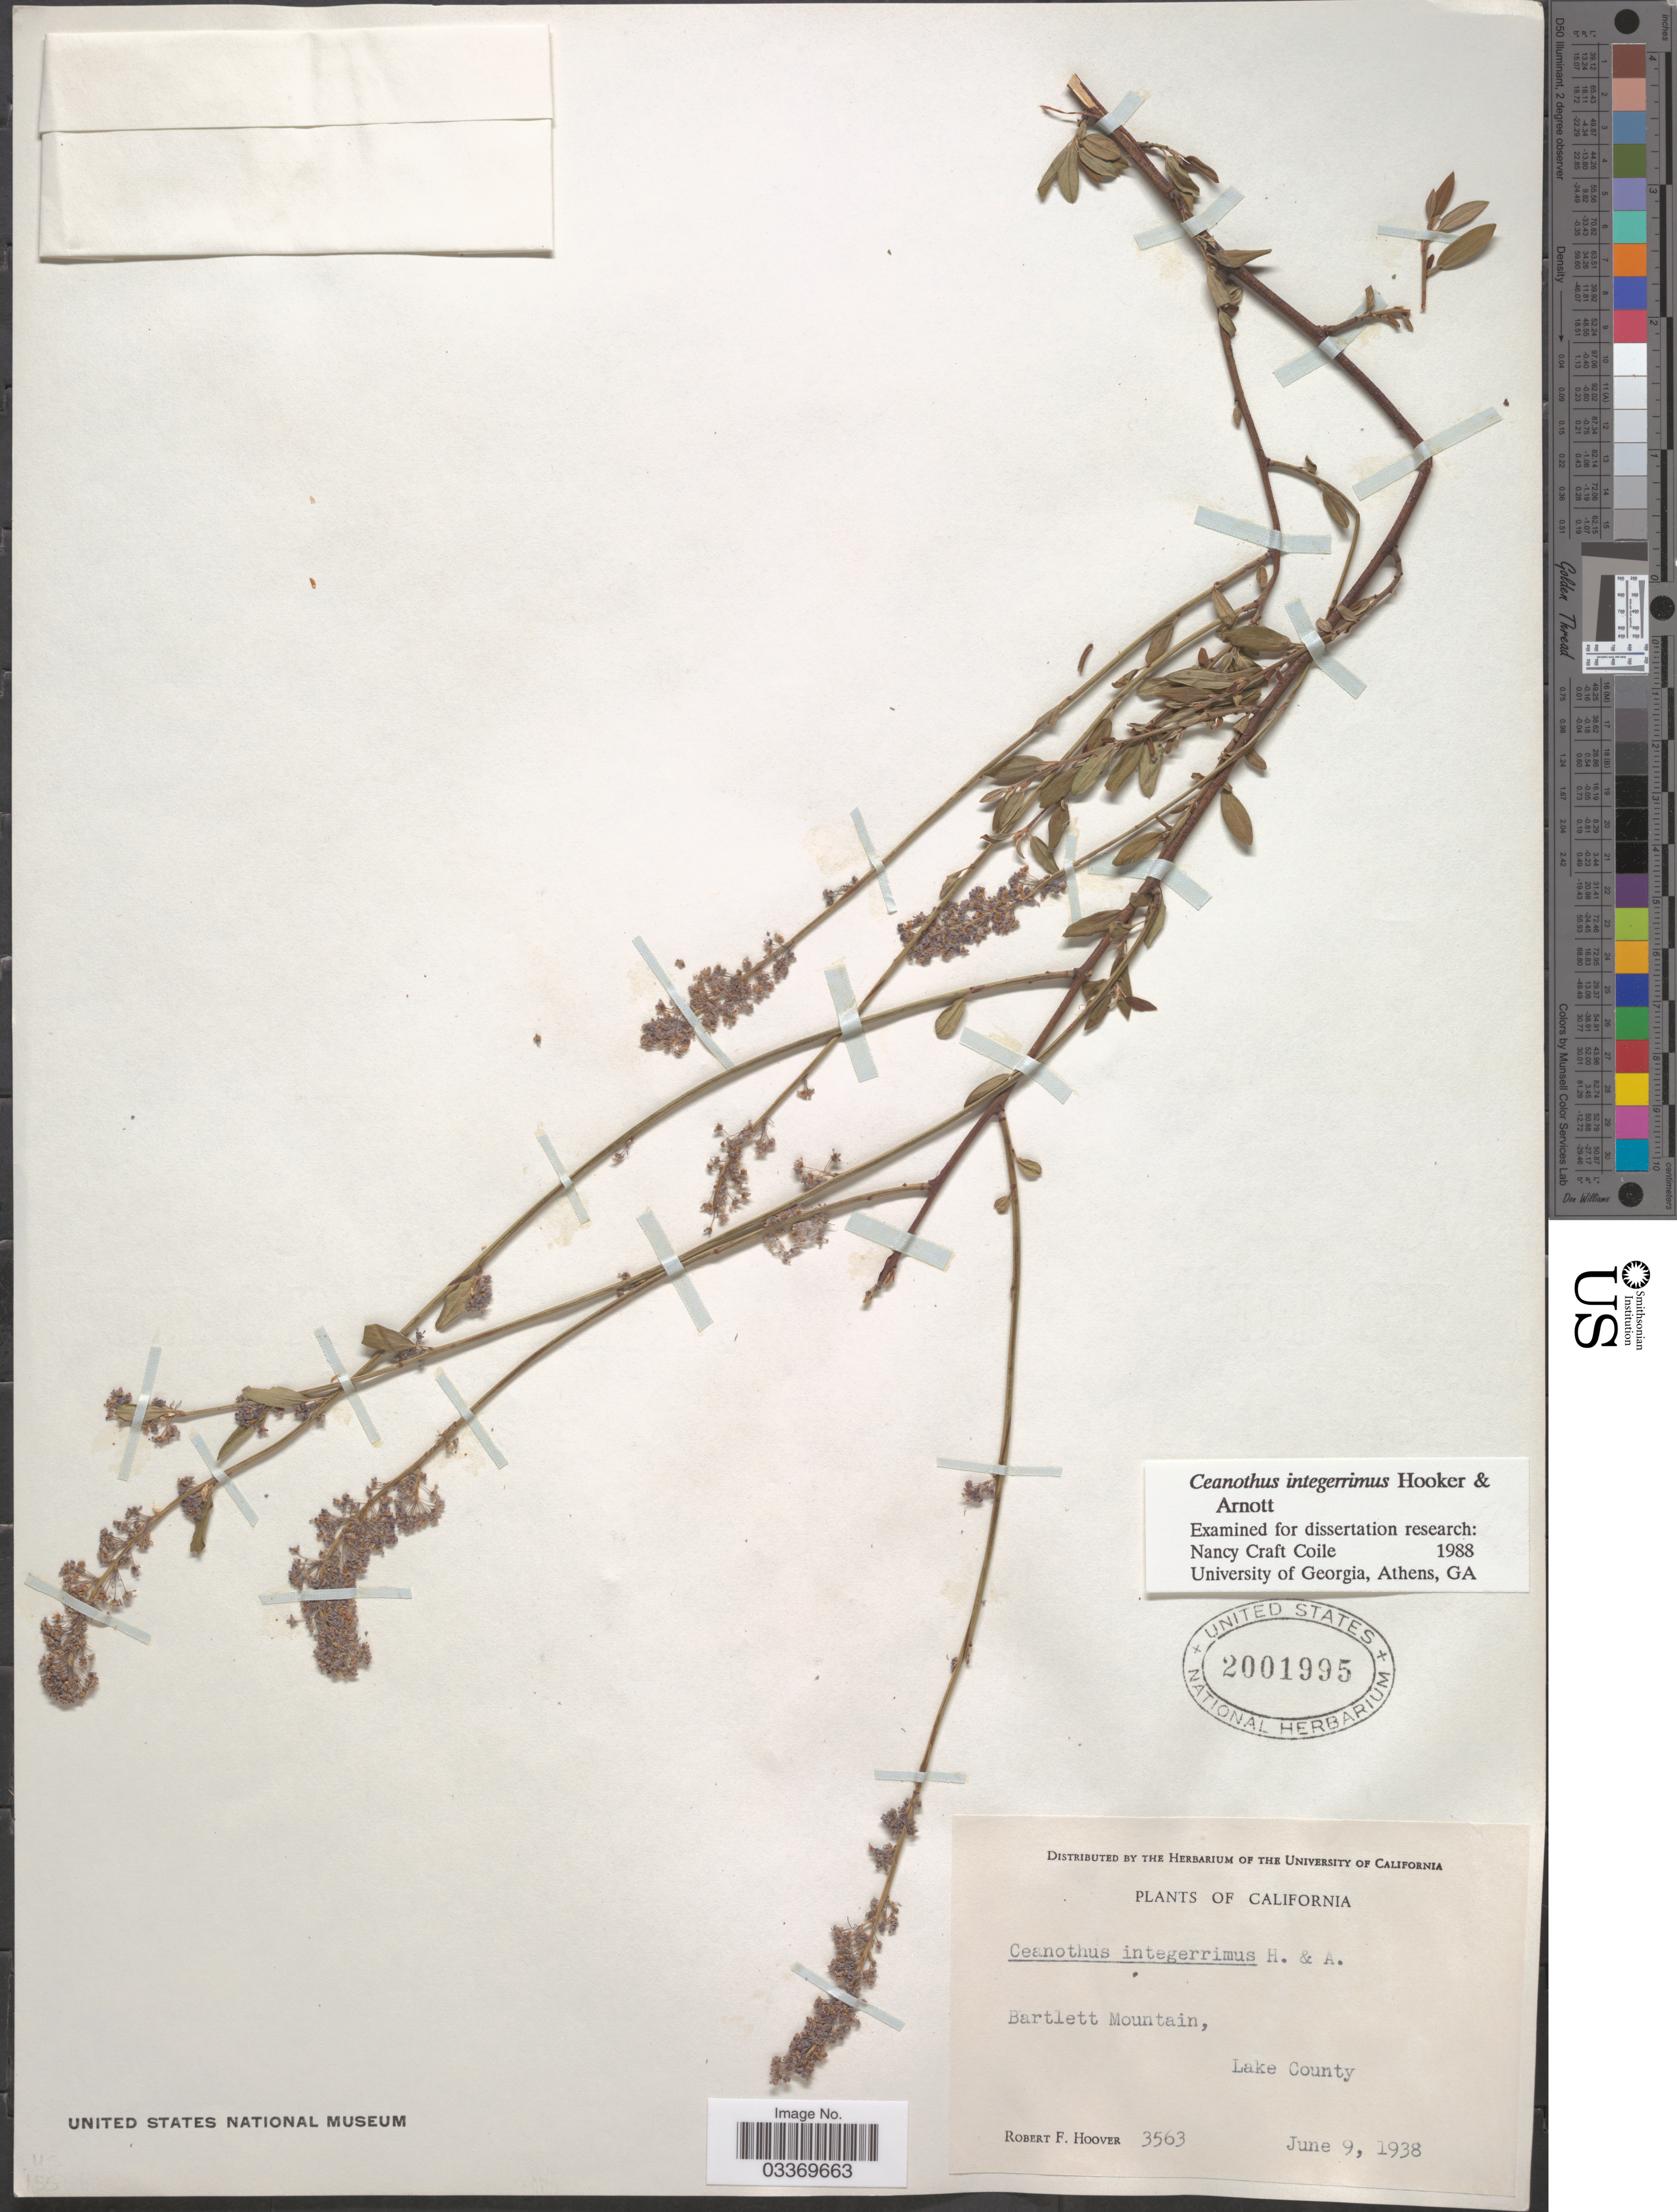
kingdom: Plantae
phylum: Tracheophyta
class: Magnoliopsida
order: Rosales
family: Rhamnaceae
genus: Ceanothus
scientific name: Ceanothus integerrimus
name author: Hook. & Arn.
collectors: R. F. Hoover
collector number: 3563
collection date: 1938-06-09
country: United States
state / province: California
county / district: Lake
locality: Bartlett Mountain, Lake County.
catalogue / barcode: US 2001995